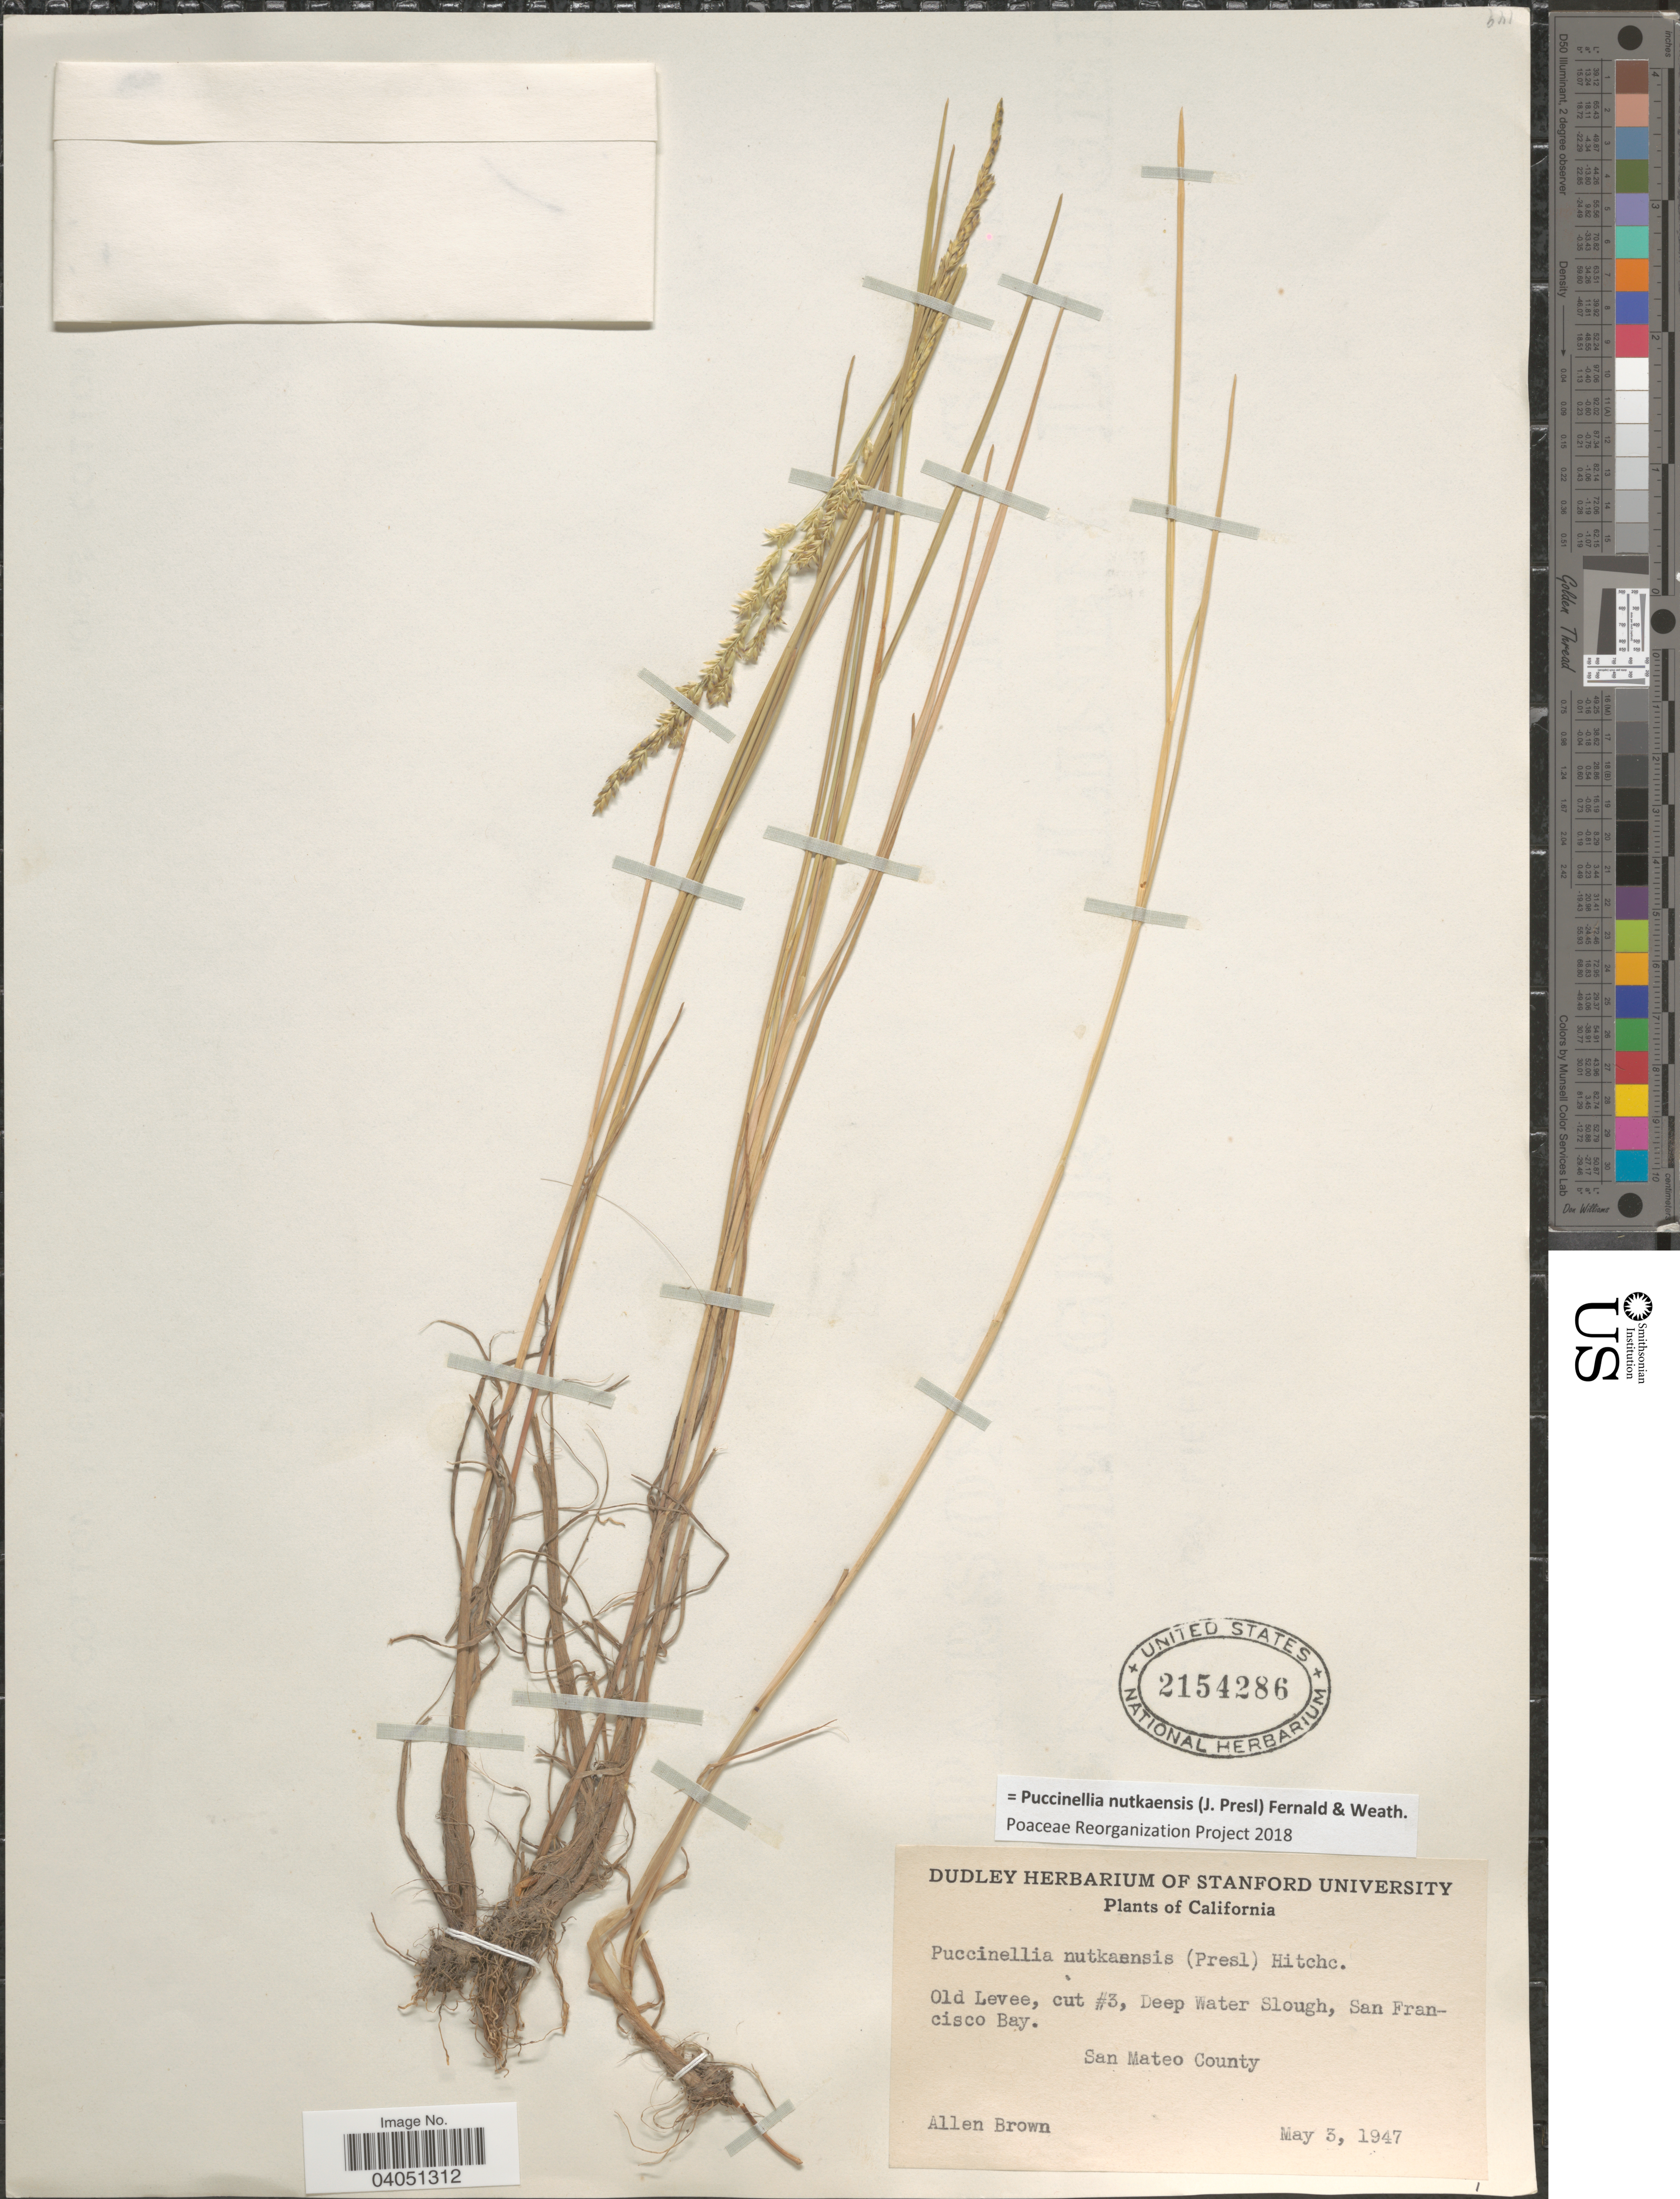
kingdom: Plantae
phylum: Tracheophyta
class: Liliopsida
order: Poales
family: Poaceae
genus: Puccinellia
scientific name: Puccinellia nutkaensis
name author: (J. Presl) Fernald & Weath.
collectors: A. Brown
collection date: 1947-05-03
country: United States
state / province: California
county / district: San Mateo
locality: Old Levee, cut #3, Deep Water Slough, San Francisco Bay. San Mateo County.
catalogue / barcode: US 2154286